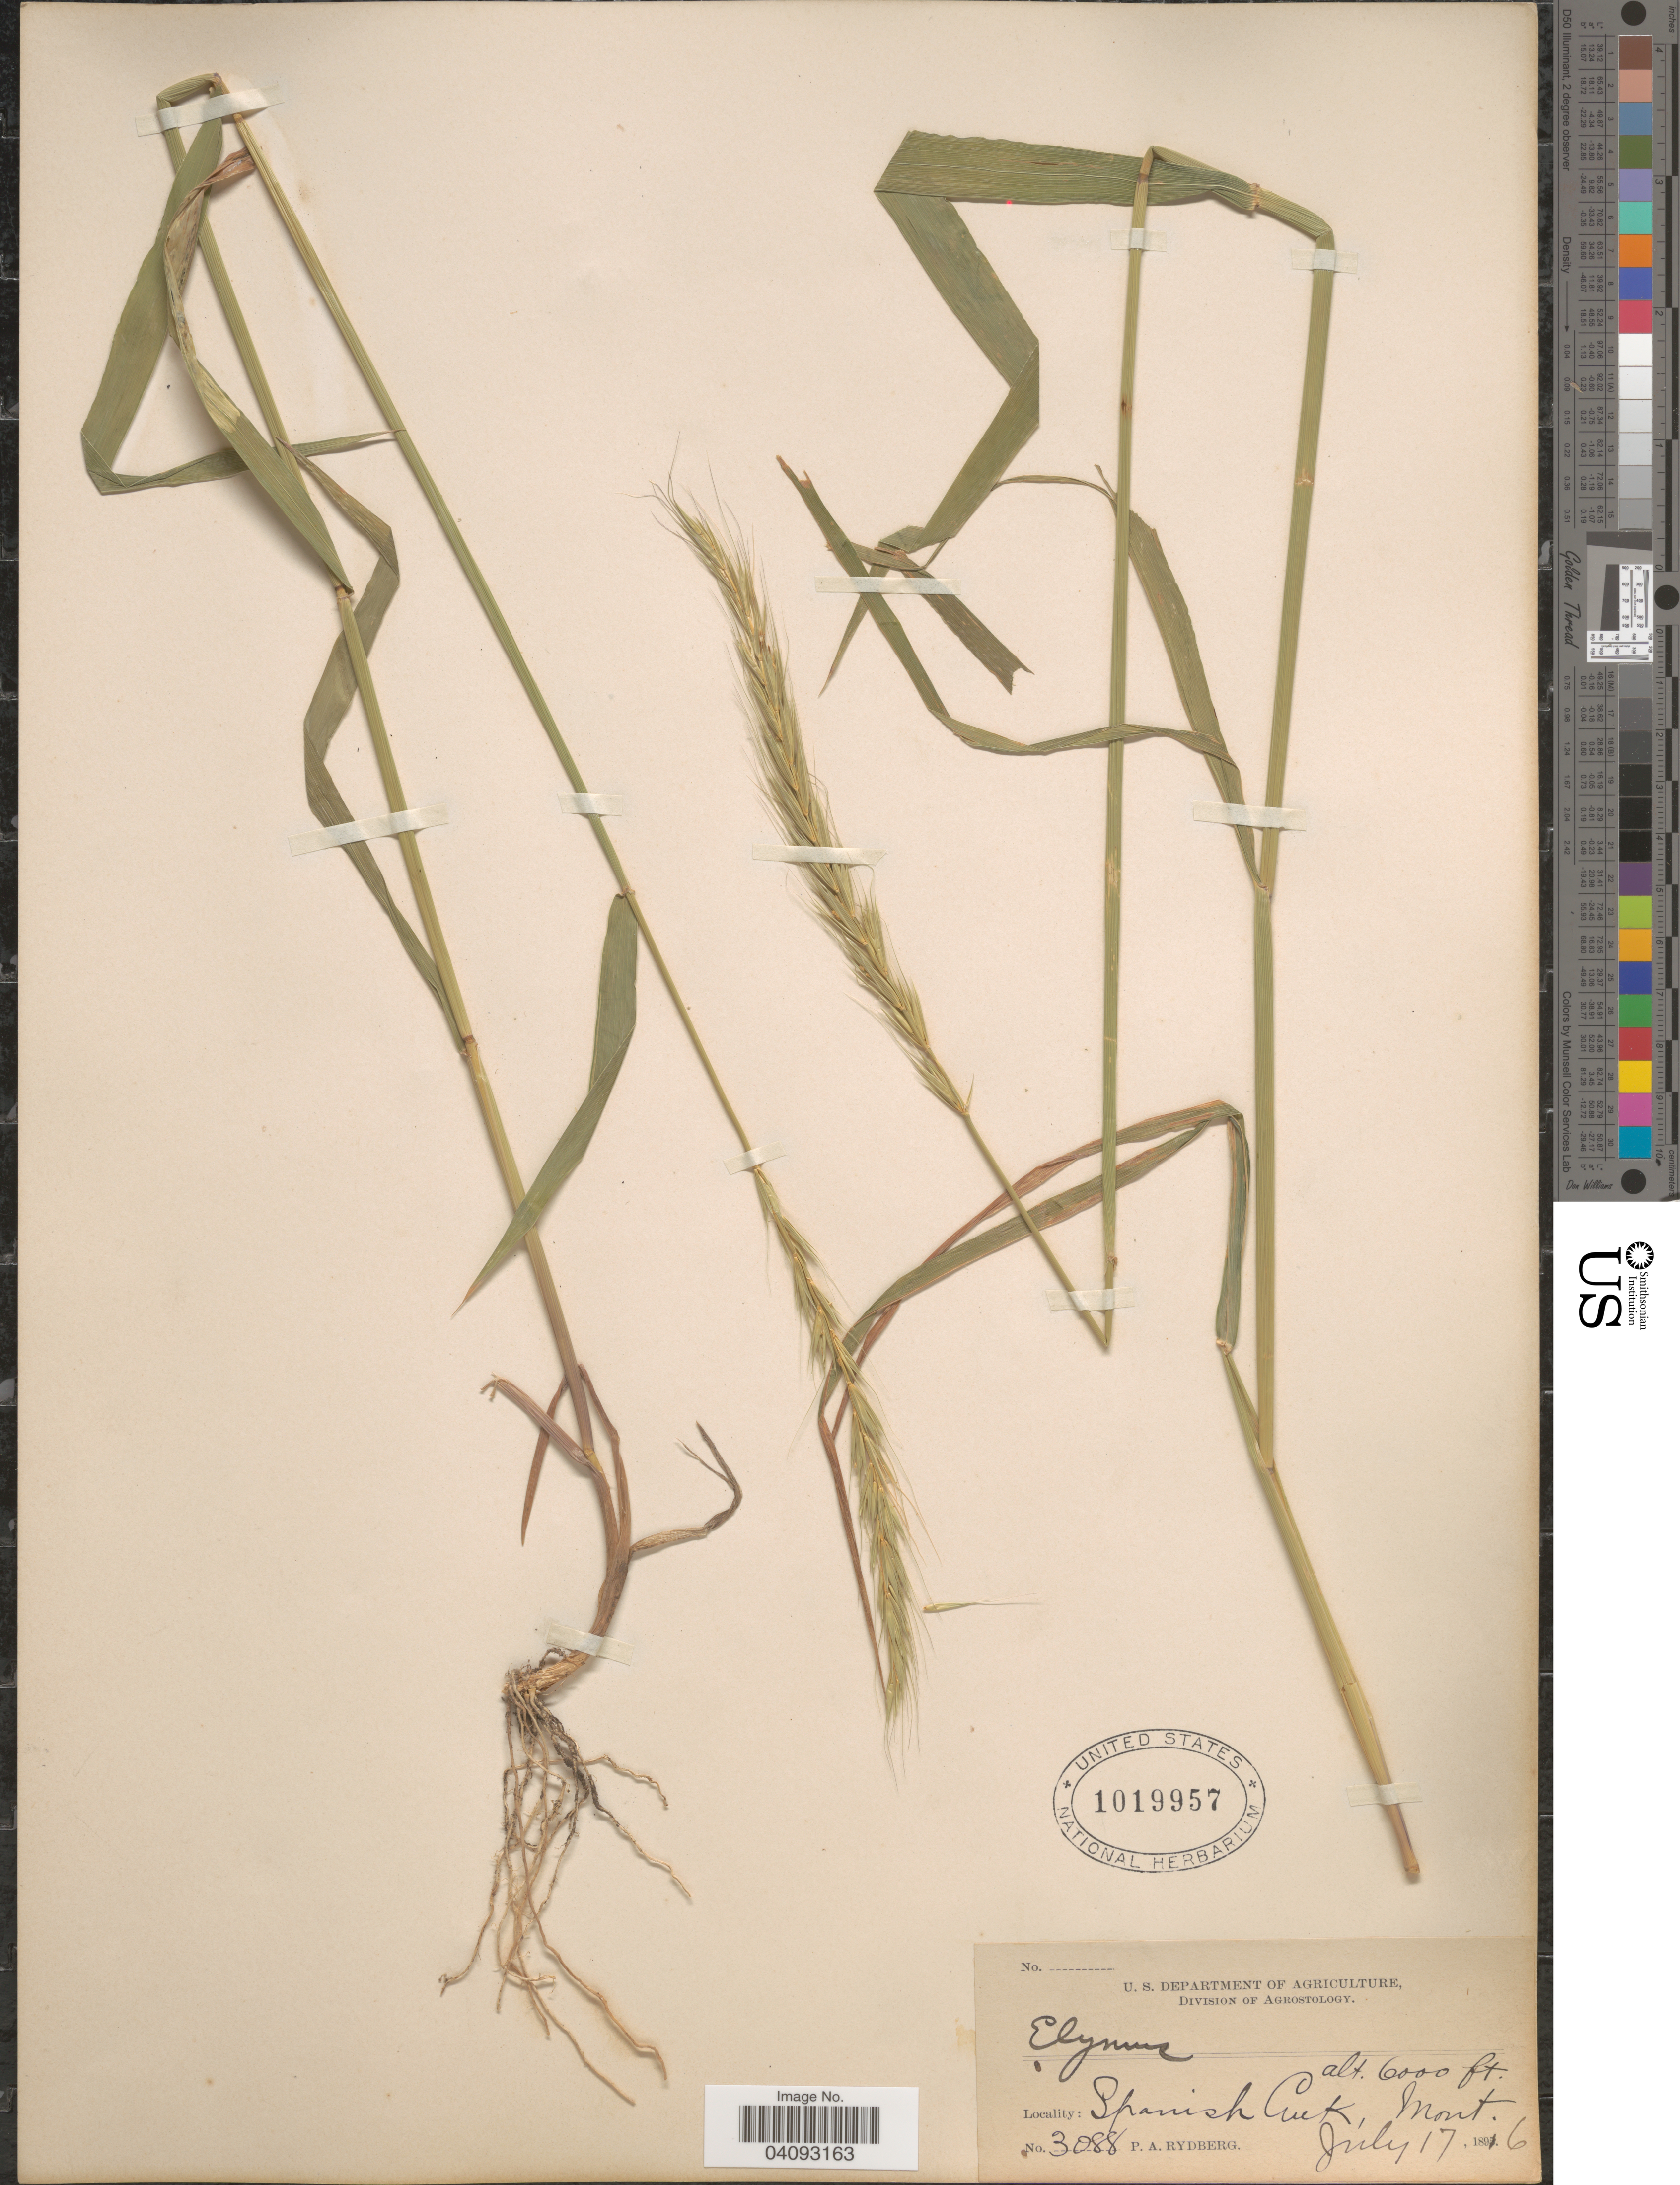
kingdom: Plantae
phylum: Tracheophyta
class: Liliopsida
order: Poales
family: Poaceae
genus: Elymus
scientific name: Elymus glaucus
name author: Buckley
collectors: P. A. Rydberg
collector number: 3088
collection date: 1896-07-17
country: United States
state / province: Montana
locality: Spanish Creek.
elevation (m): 1829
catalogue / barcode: US 1019957